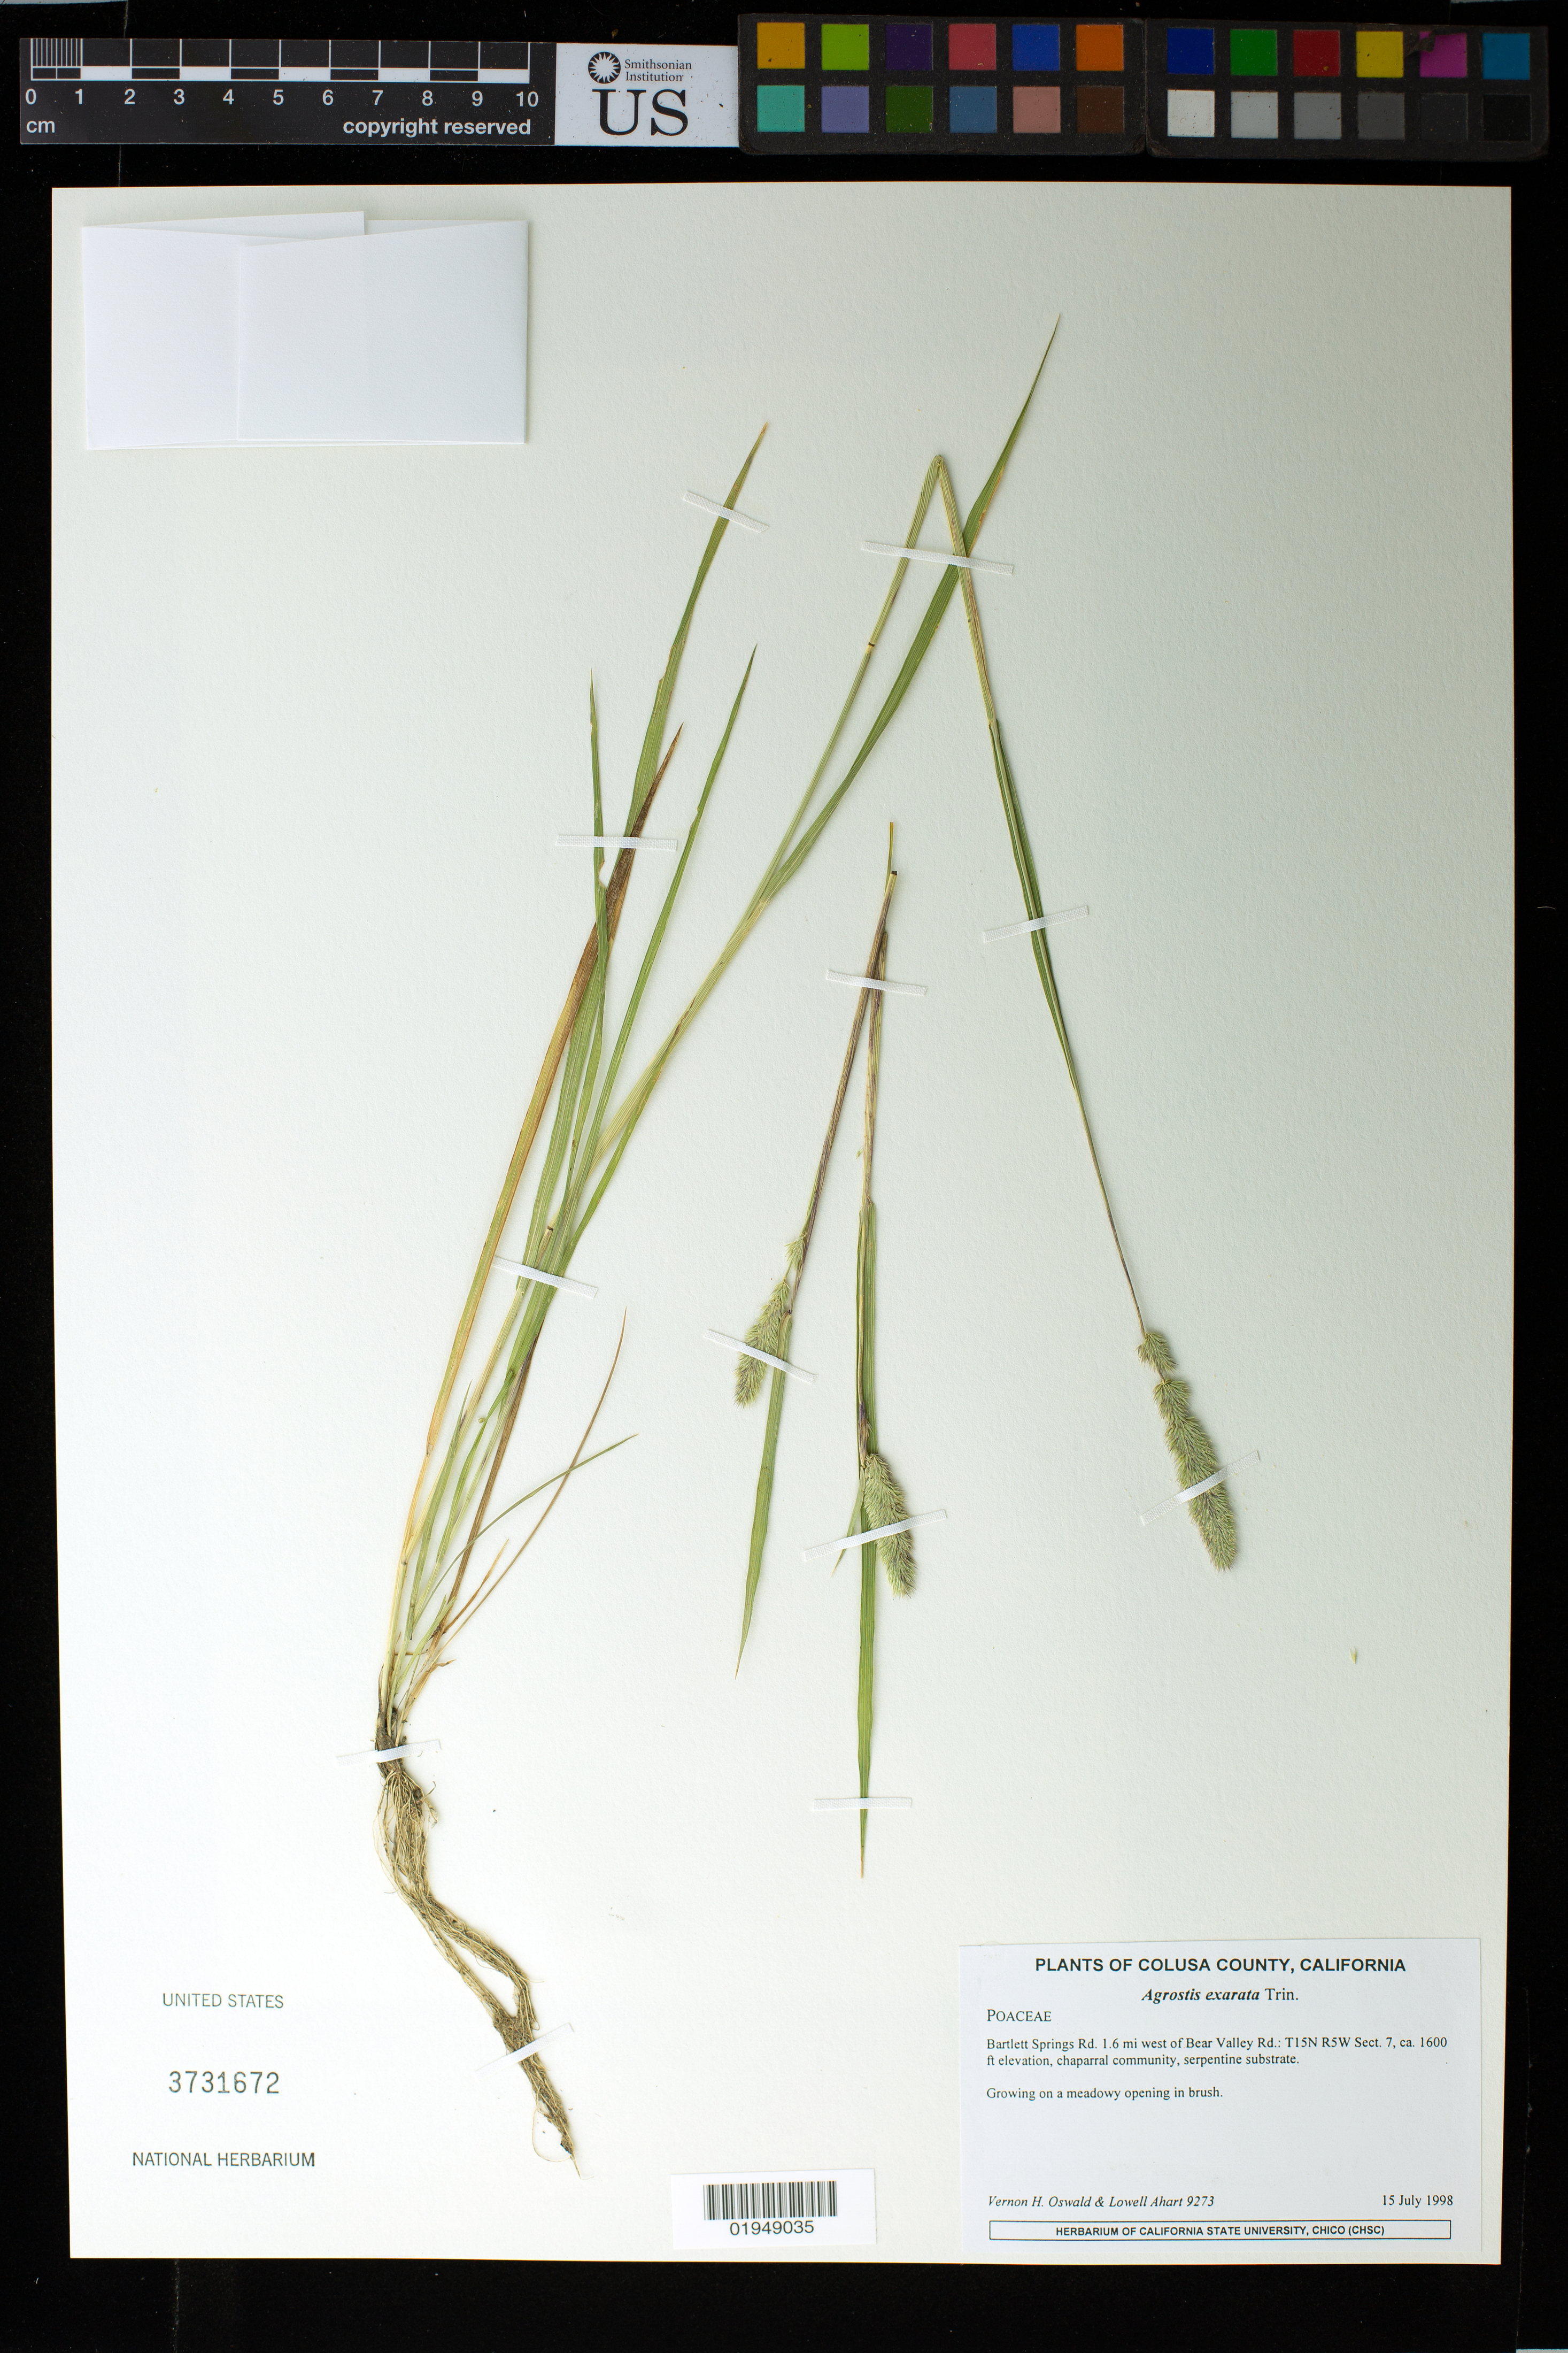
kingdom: Plantae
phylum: Tracheophyta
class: Liliopsida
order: Poales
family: Poaceae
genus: Agrostis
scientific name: Agrostis exarata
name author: Trin.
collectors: V. Oswald & L. Ahart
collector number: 9273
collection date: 1998-07-15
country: United States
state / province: California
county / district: Colusa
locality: Bartlett Springs Rd. 1.6 mi west of Bear Valley Rd. T15N R5W Sect. 7.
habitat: chaparral community, meadowy opening in brush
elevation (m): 488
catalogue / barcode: US 3731672